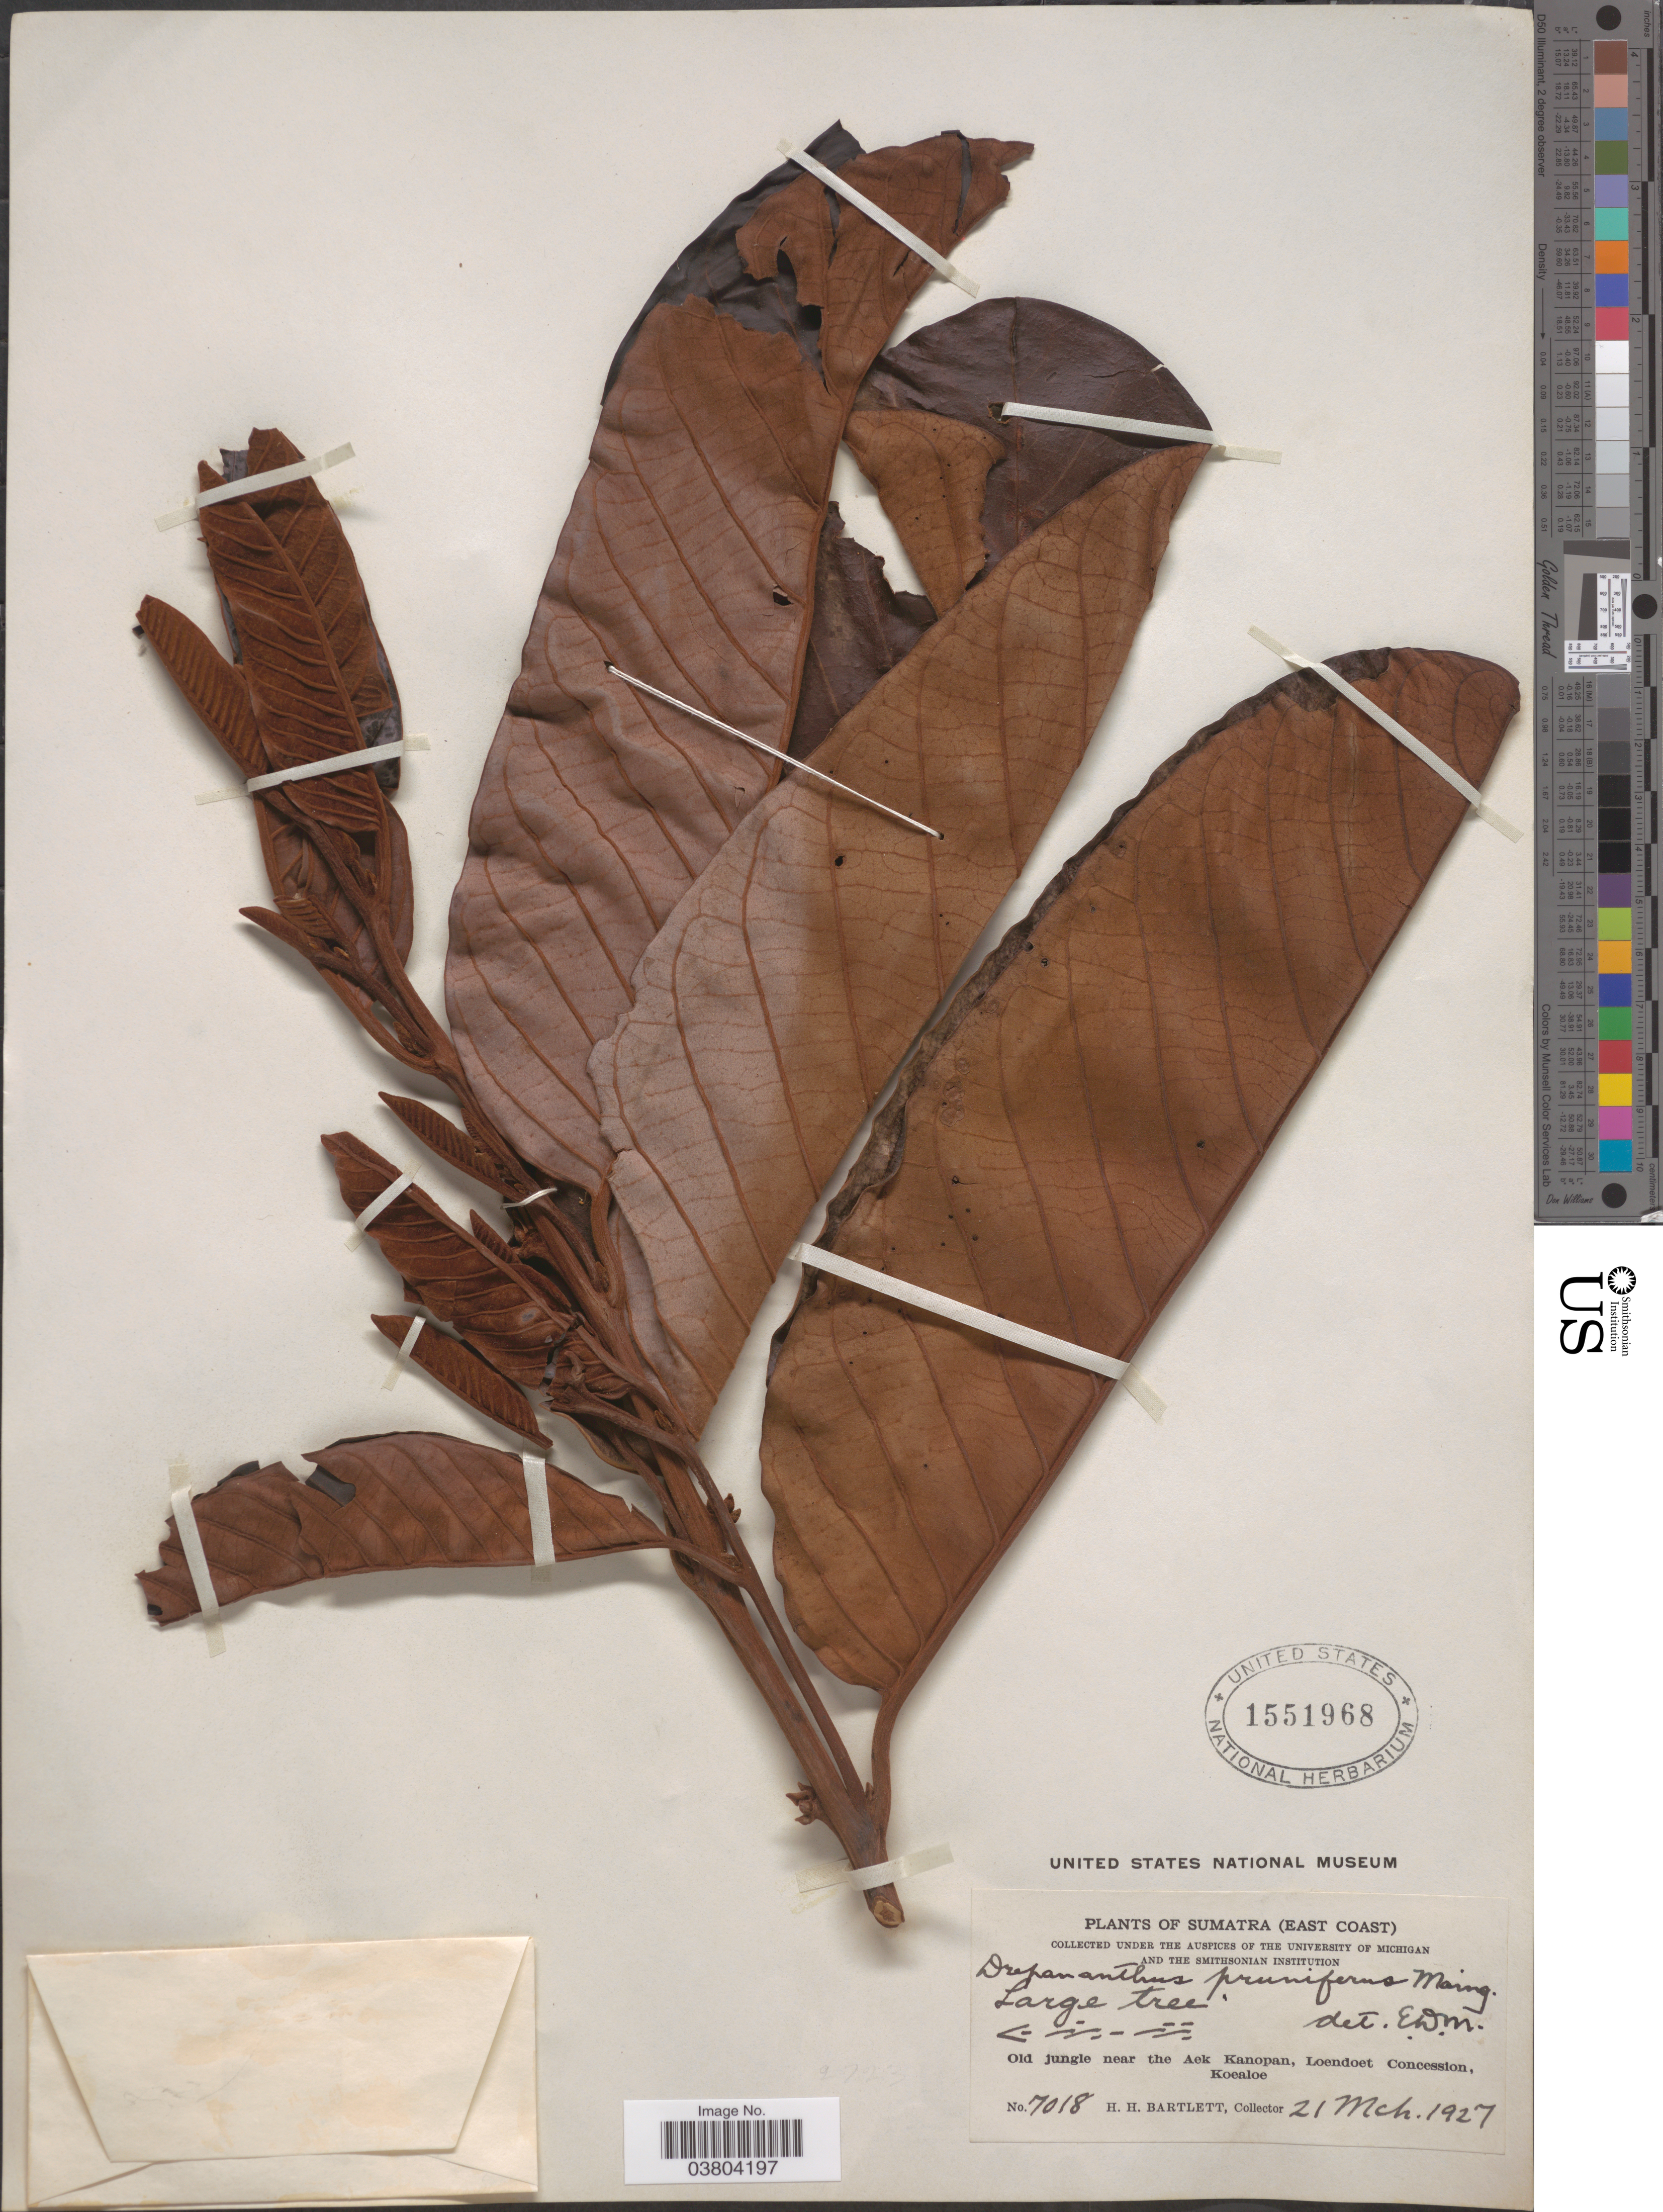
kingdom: Plantae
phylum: Tracheophyta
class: Magnoliopsida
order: Magnoliales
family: Annonaceae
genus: Drepananthus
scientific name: Drepananthus pruniferus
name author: Maingay ex Hook. f. & Thomson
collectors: H. H. Bartlett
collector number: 7018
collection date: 1927-03-21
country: Indonesia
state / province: Sumatra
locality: Sumatra (East Coast). Old jungle near the Aek Kanopan, Loendoet Concession, Koealoe.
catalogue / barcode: US 1551968